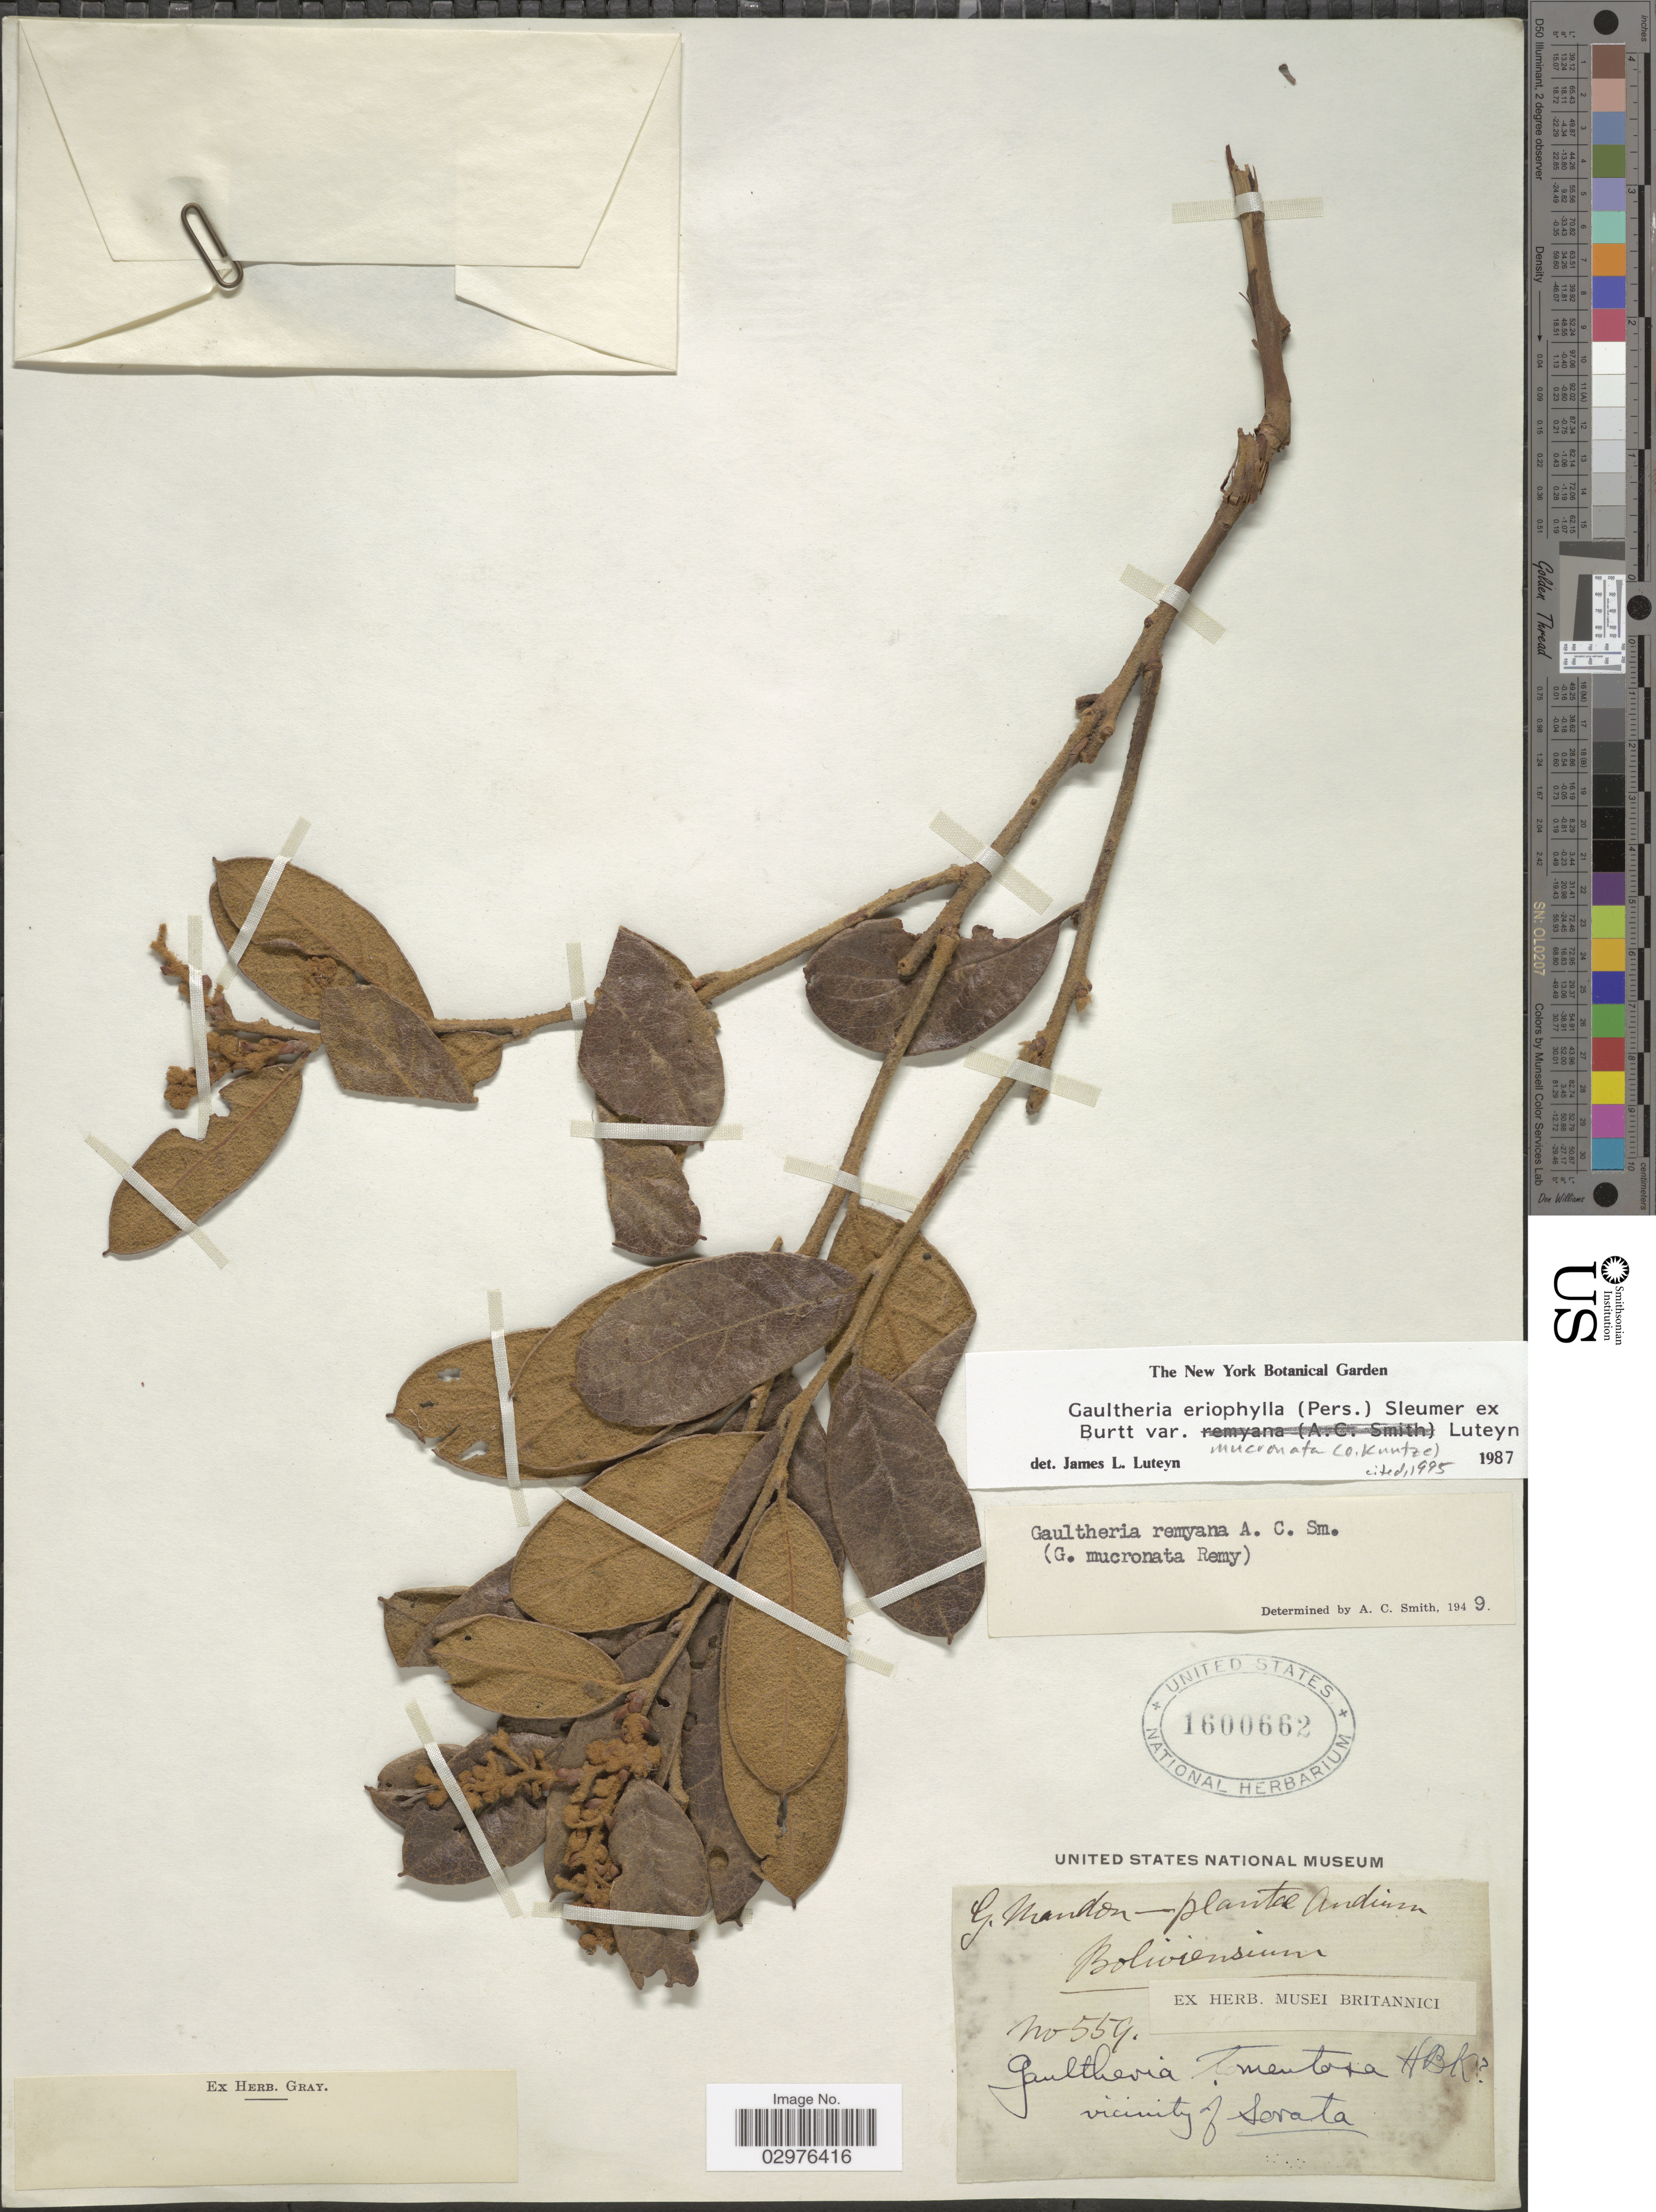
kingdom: Plantae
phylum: Tracheophyta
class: Magnoliopsida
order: Ericales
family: Ericaceae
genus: Gaultheria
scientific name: Gaultheria eriophylla var. mucronata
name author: Luteyn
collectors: G. Mandon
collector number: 559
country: Bolivia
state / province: La Paz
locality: Andina. Vicinity of Sorata.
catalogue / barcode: US 1600662